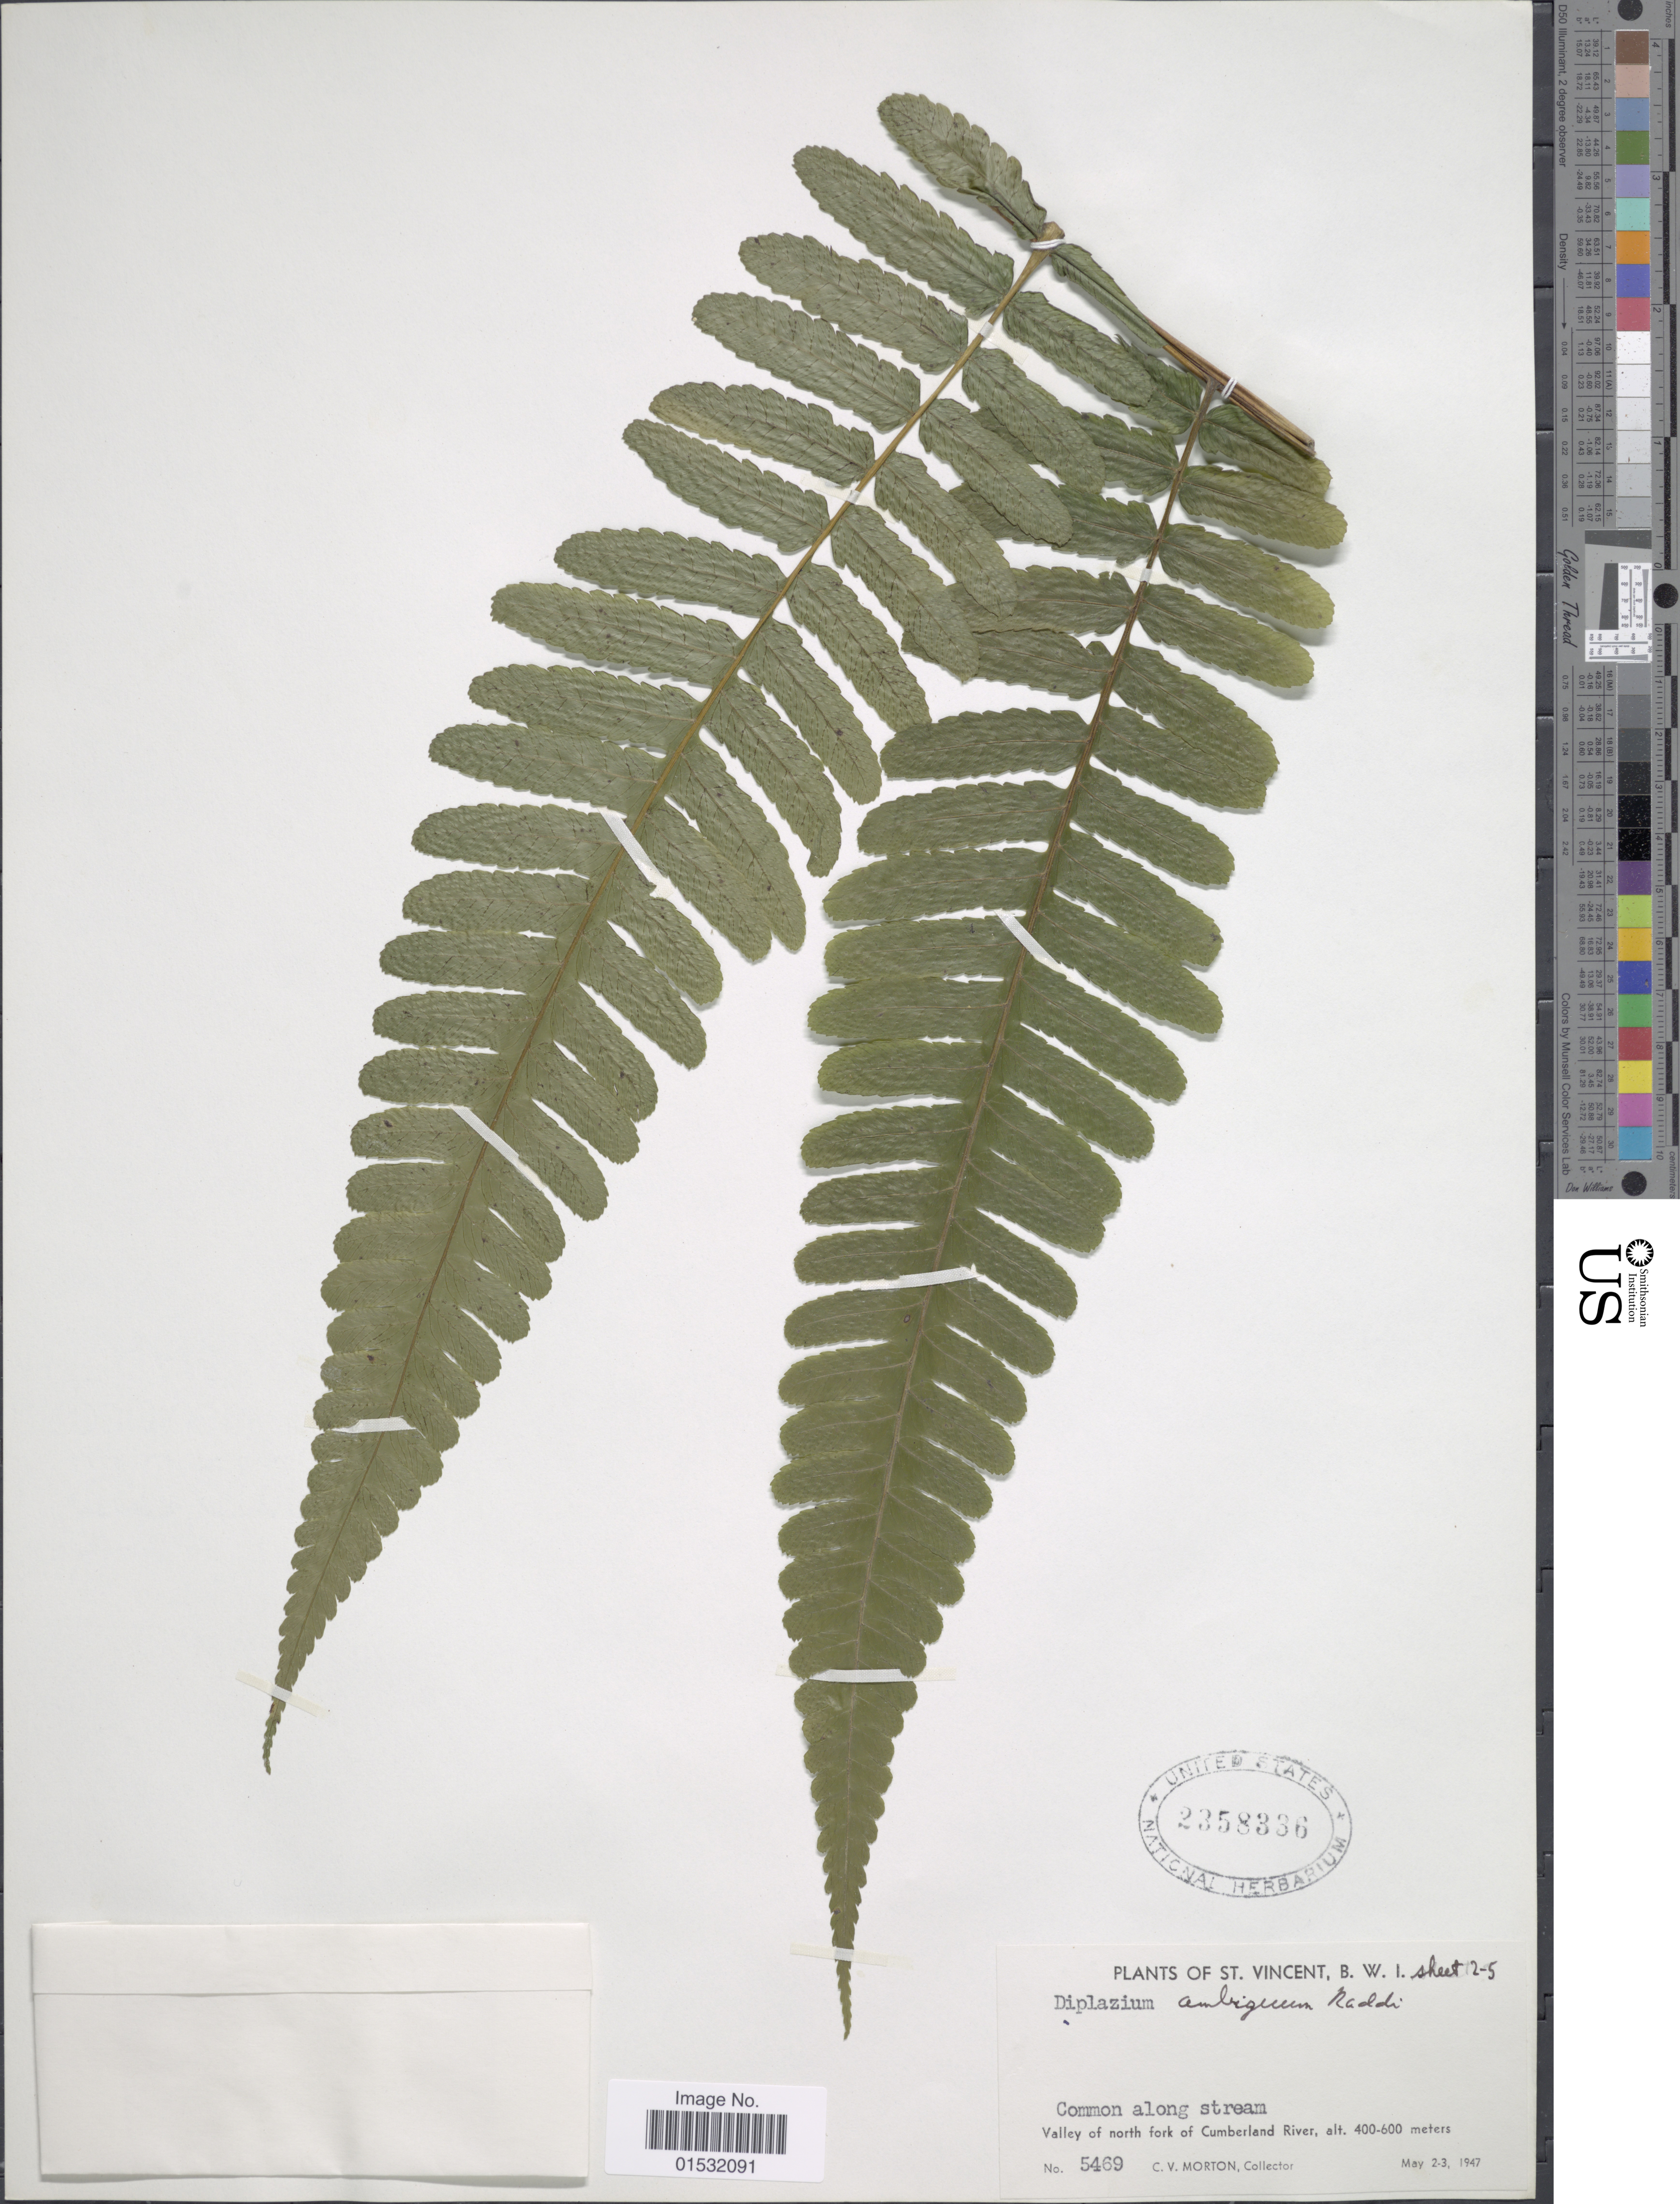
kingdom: Plantae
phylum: Tracheophyta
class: Polypodiopsida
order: Polypodiales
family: Athyriaceae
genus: Diplazium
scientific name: Diplazium ambiguum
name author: Raddi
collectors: C. V. Morton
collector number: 5469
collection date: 1947-05-02/1947-05-03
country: St. Vincent - Grenadines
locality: St. Vincent, B. W. I. Valley of north fork of Cumberland River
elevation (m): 400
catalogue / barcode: US 2358336